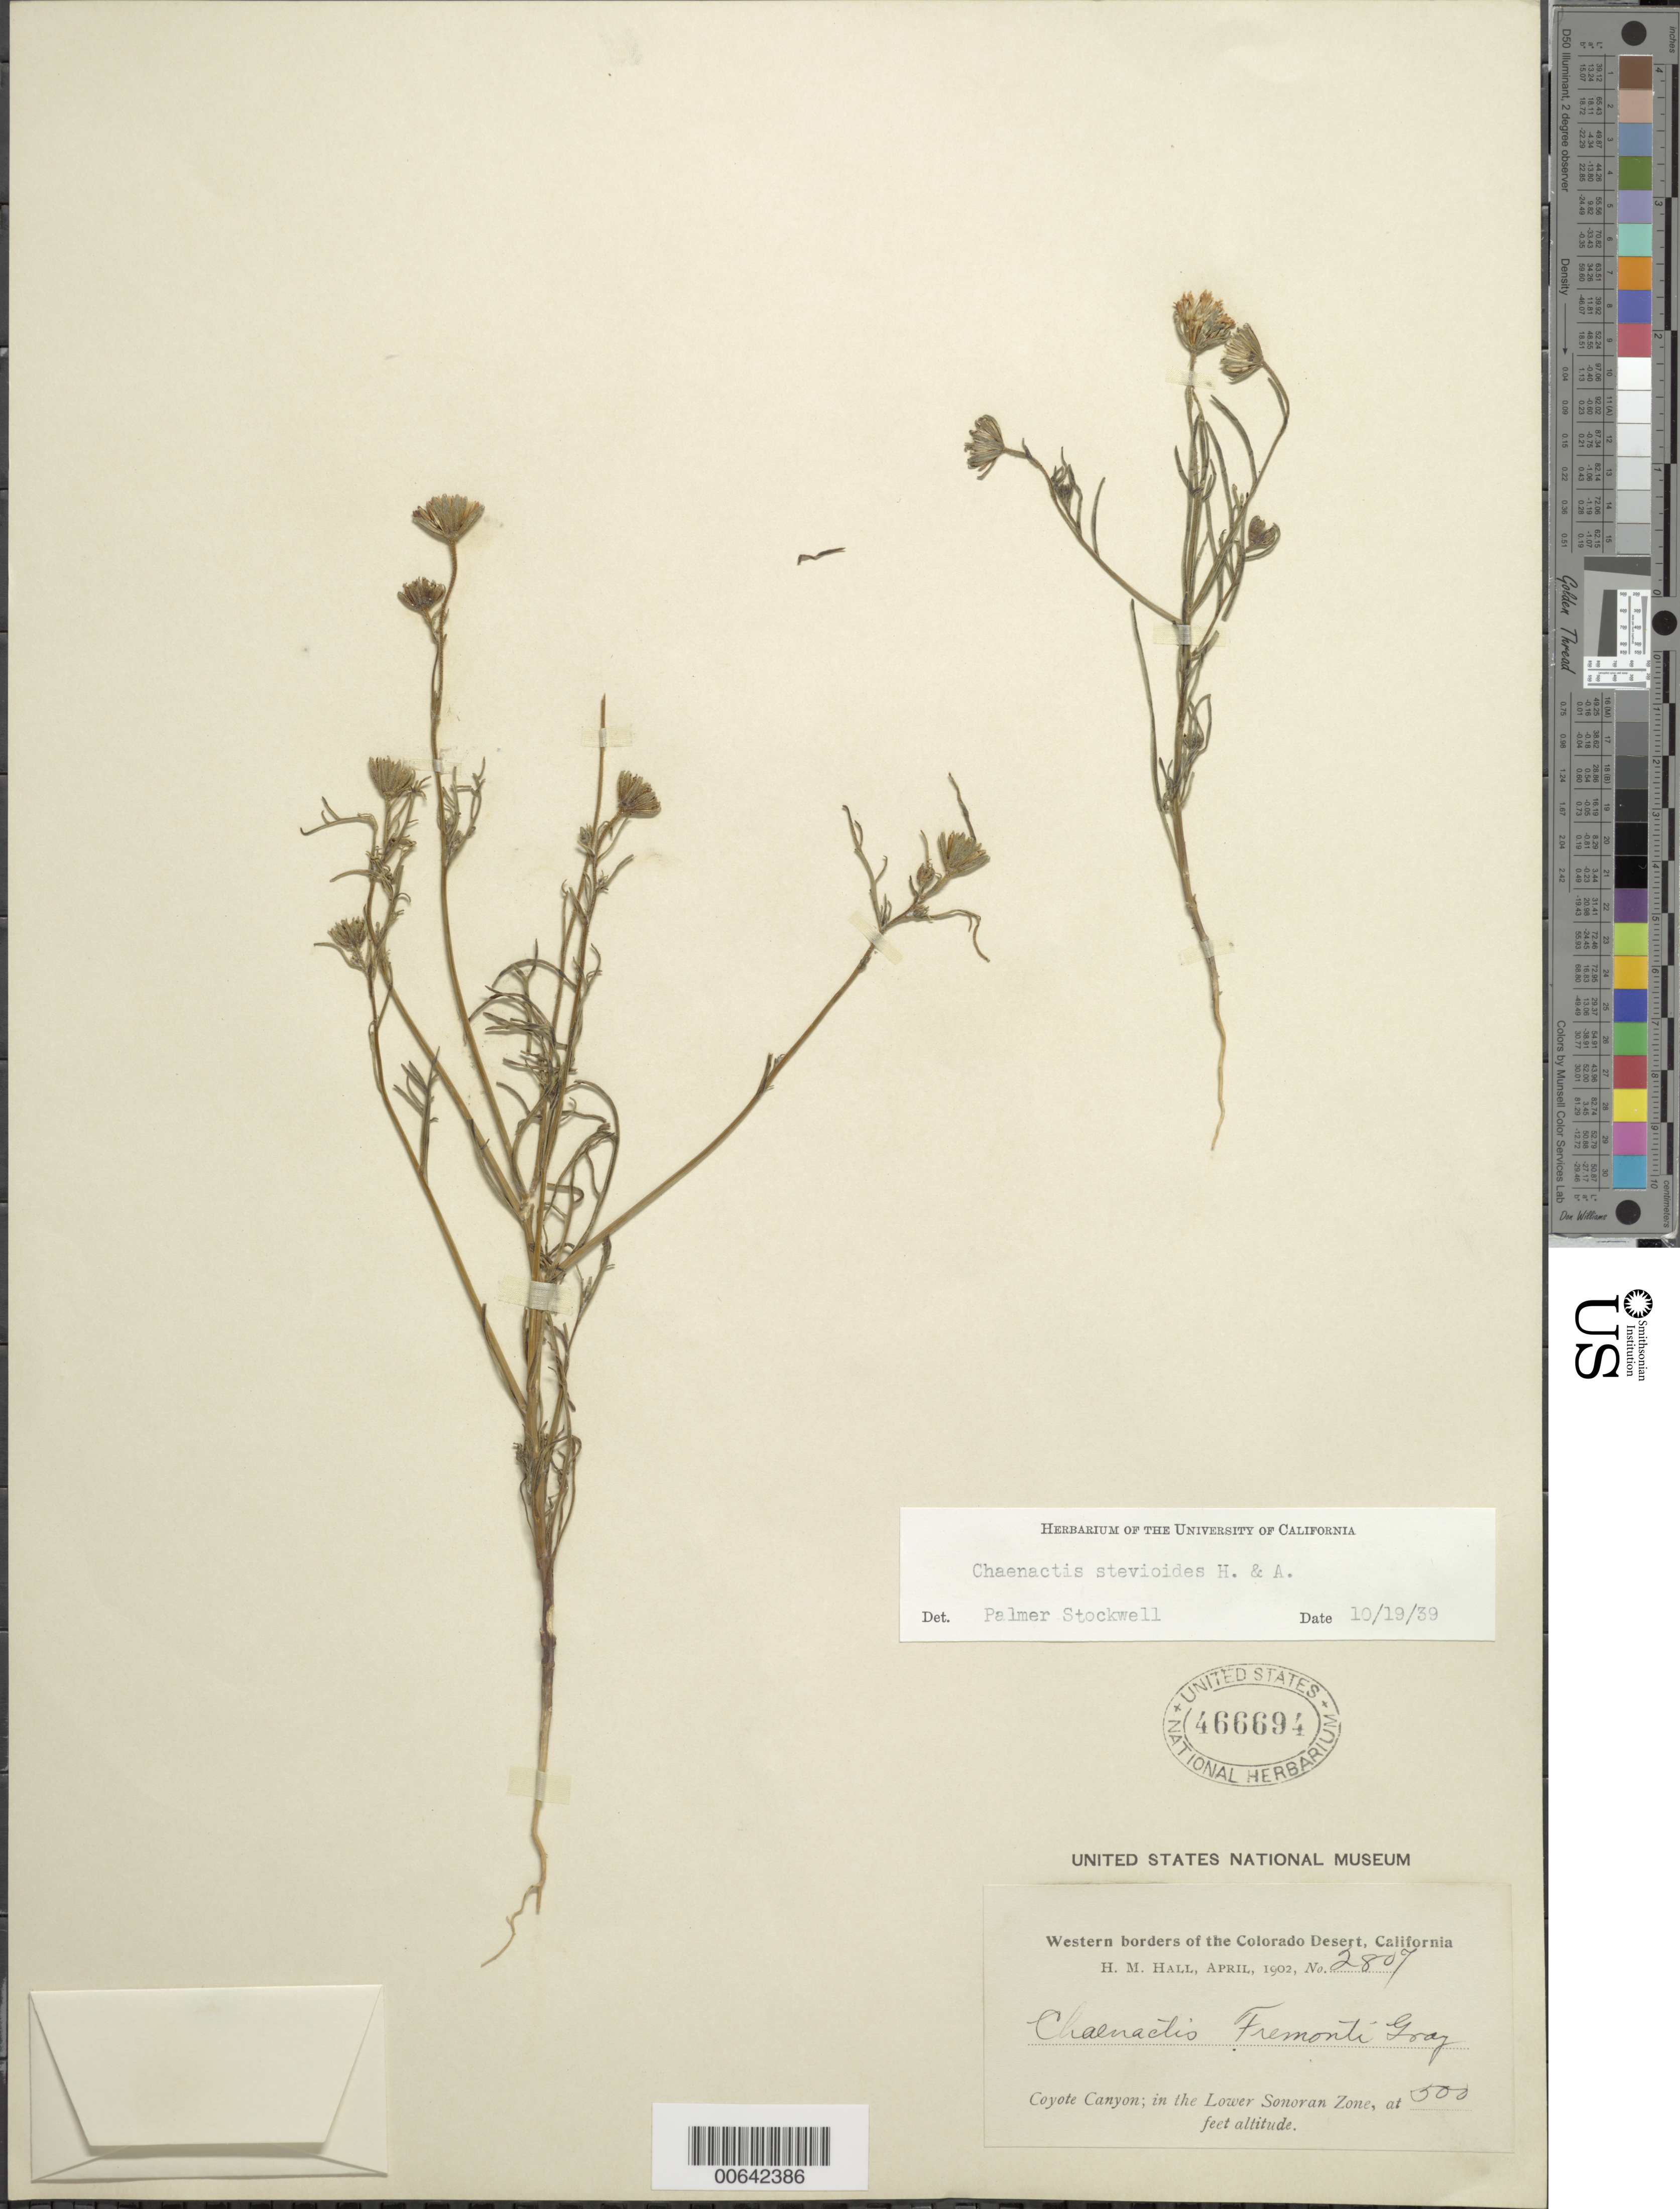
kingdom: Plantae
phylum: Tracheophyta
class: Magnoliopsida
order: Asterales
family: Asteraceae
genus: Chaenactis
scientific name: Chaenactis stevioides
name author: Hook. & Arn.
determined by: Stockwell, P.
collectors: H. M. Hall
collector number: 2807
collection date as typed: Apr 1902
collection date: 1902-04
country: United States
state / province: California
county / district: Riverside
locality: Western borders of the Colorado Desert, Coyote Canyon.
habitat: Lower Sonoran Zone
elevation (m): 152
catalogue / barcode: US 466694